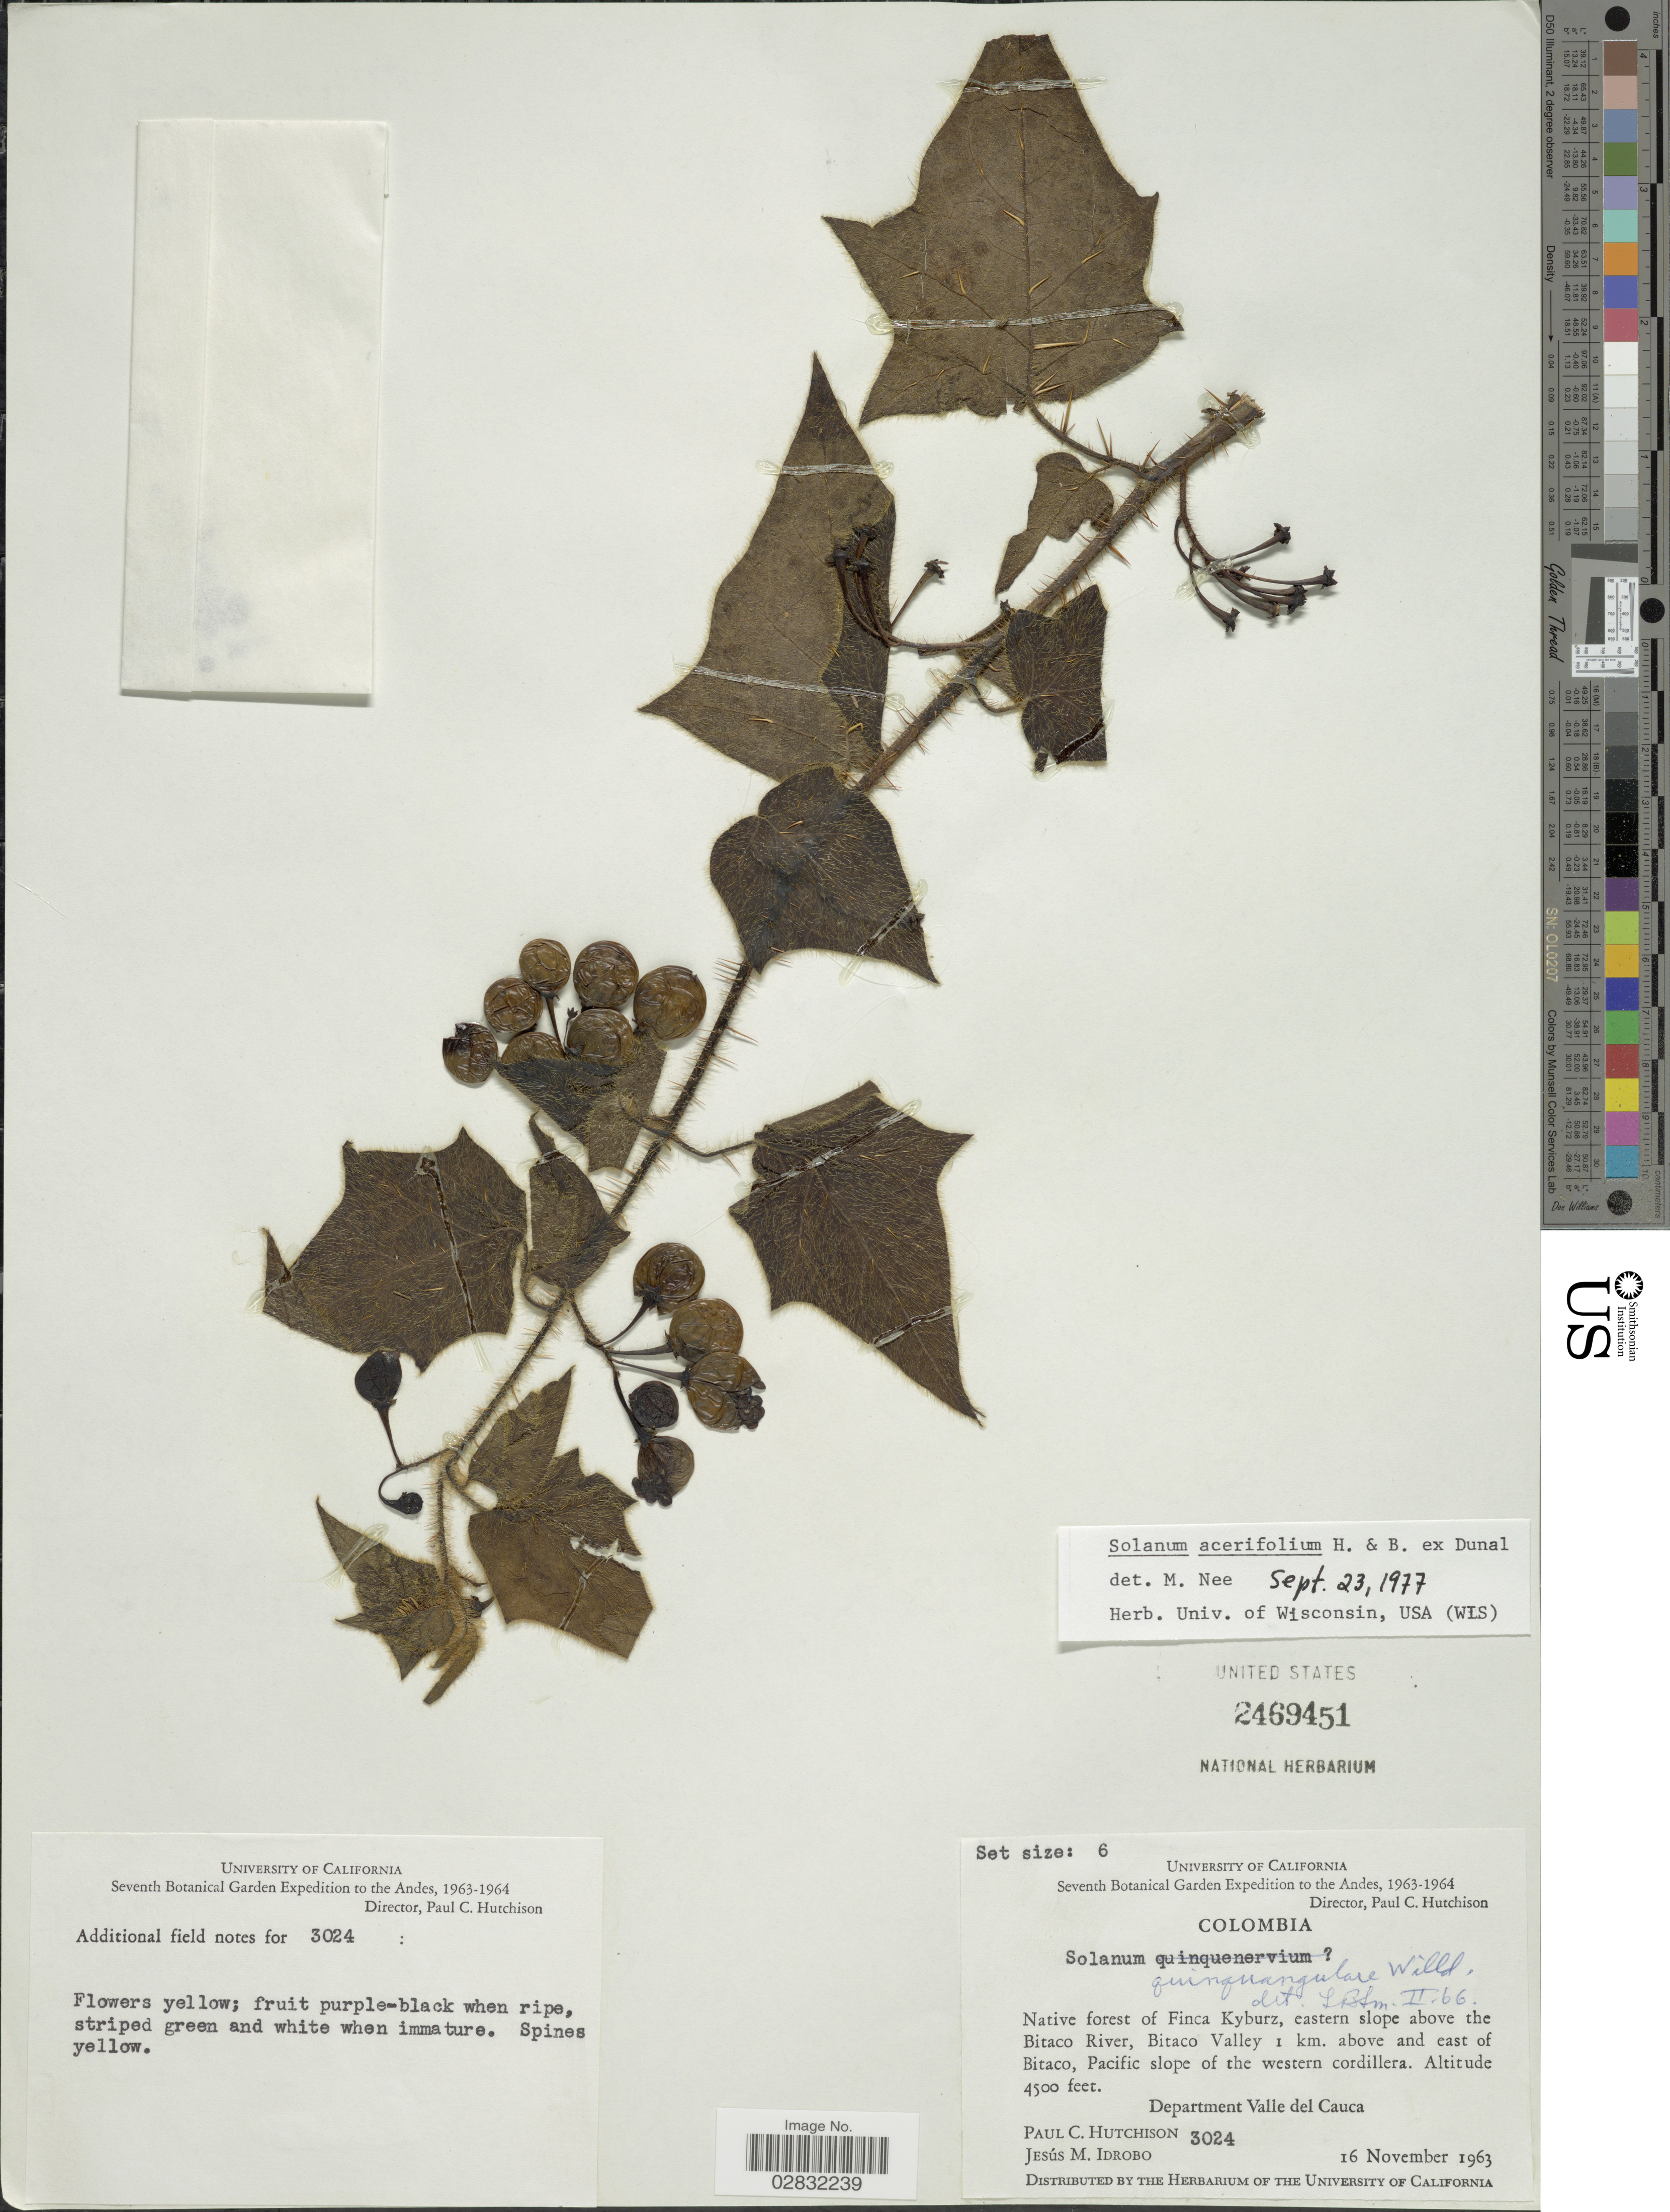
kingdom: Plantae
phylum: Tracheophyta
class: Magnoliopsida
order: Solanales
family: Solanaceae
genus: Solanum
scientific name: Solanum acerifolium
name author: Humb. & Bonpl. ex Dunal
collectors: P. C. Hutchison & J. M. Idrobo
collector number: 3024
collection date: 1963-11-16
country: Colombia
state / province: Valle del Cauca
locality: Native forest of Finca Kyburz, eastern slope above the Bitaco River, Bitaco Valley 1 km. above and east of Bitaco, Pacific slope of the western cordillera, Department Valle del Cauca. The Andes.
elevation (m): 1372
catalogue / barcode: US 2469451